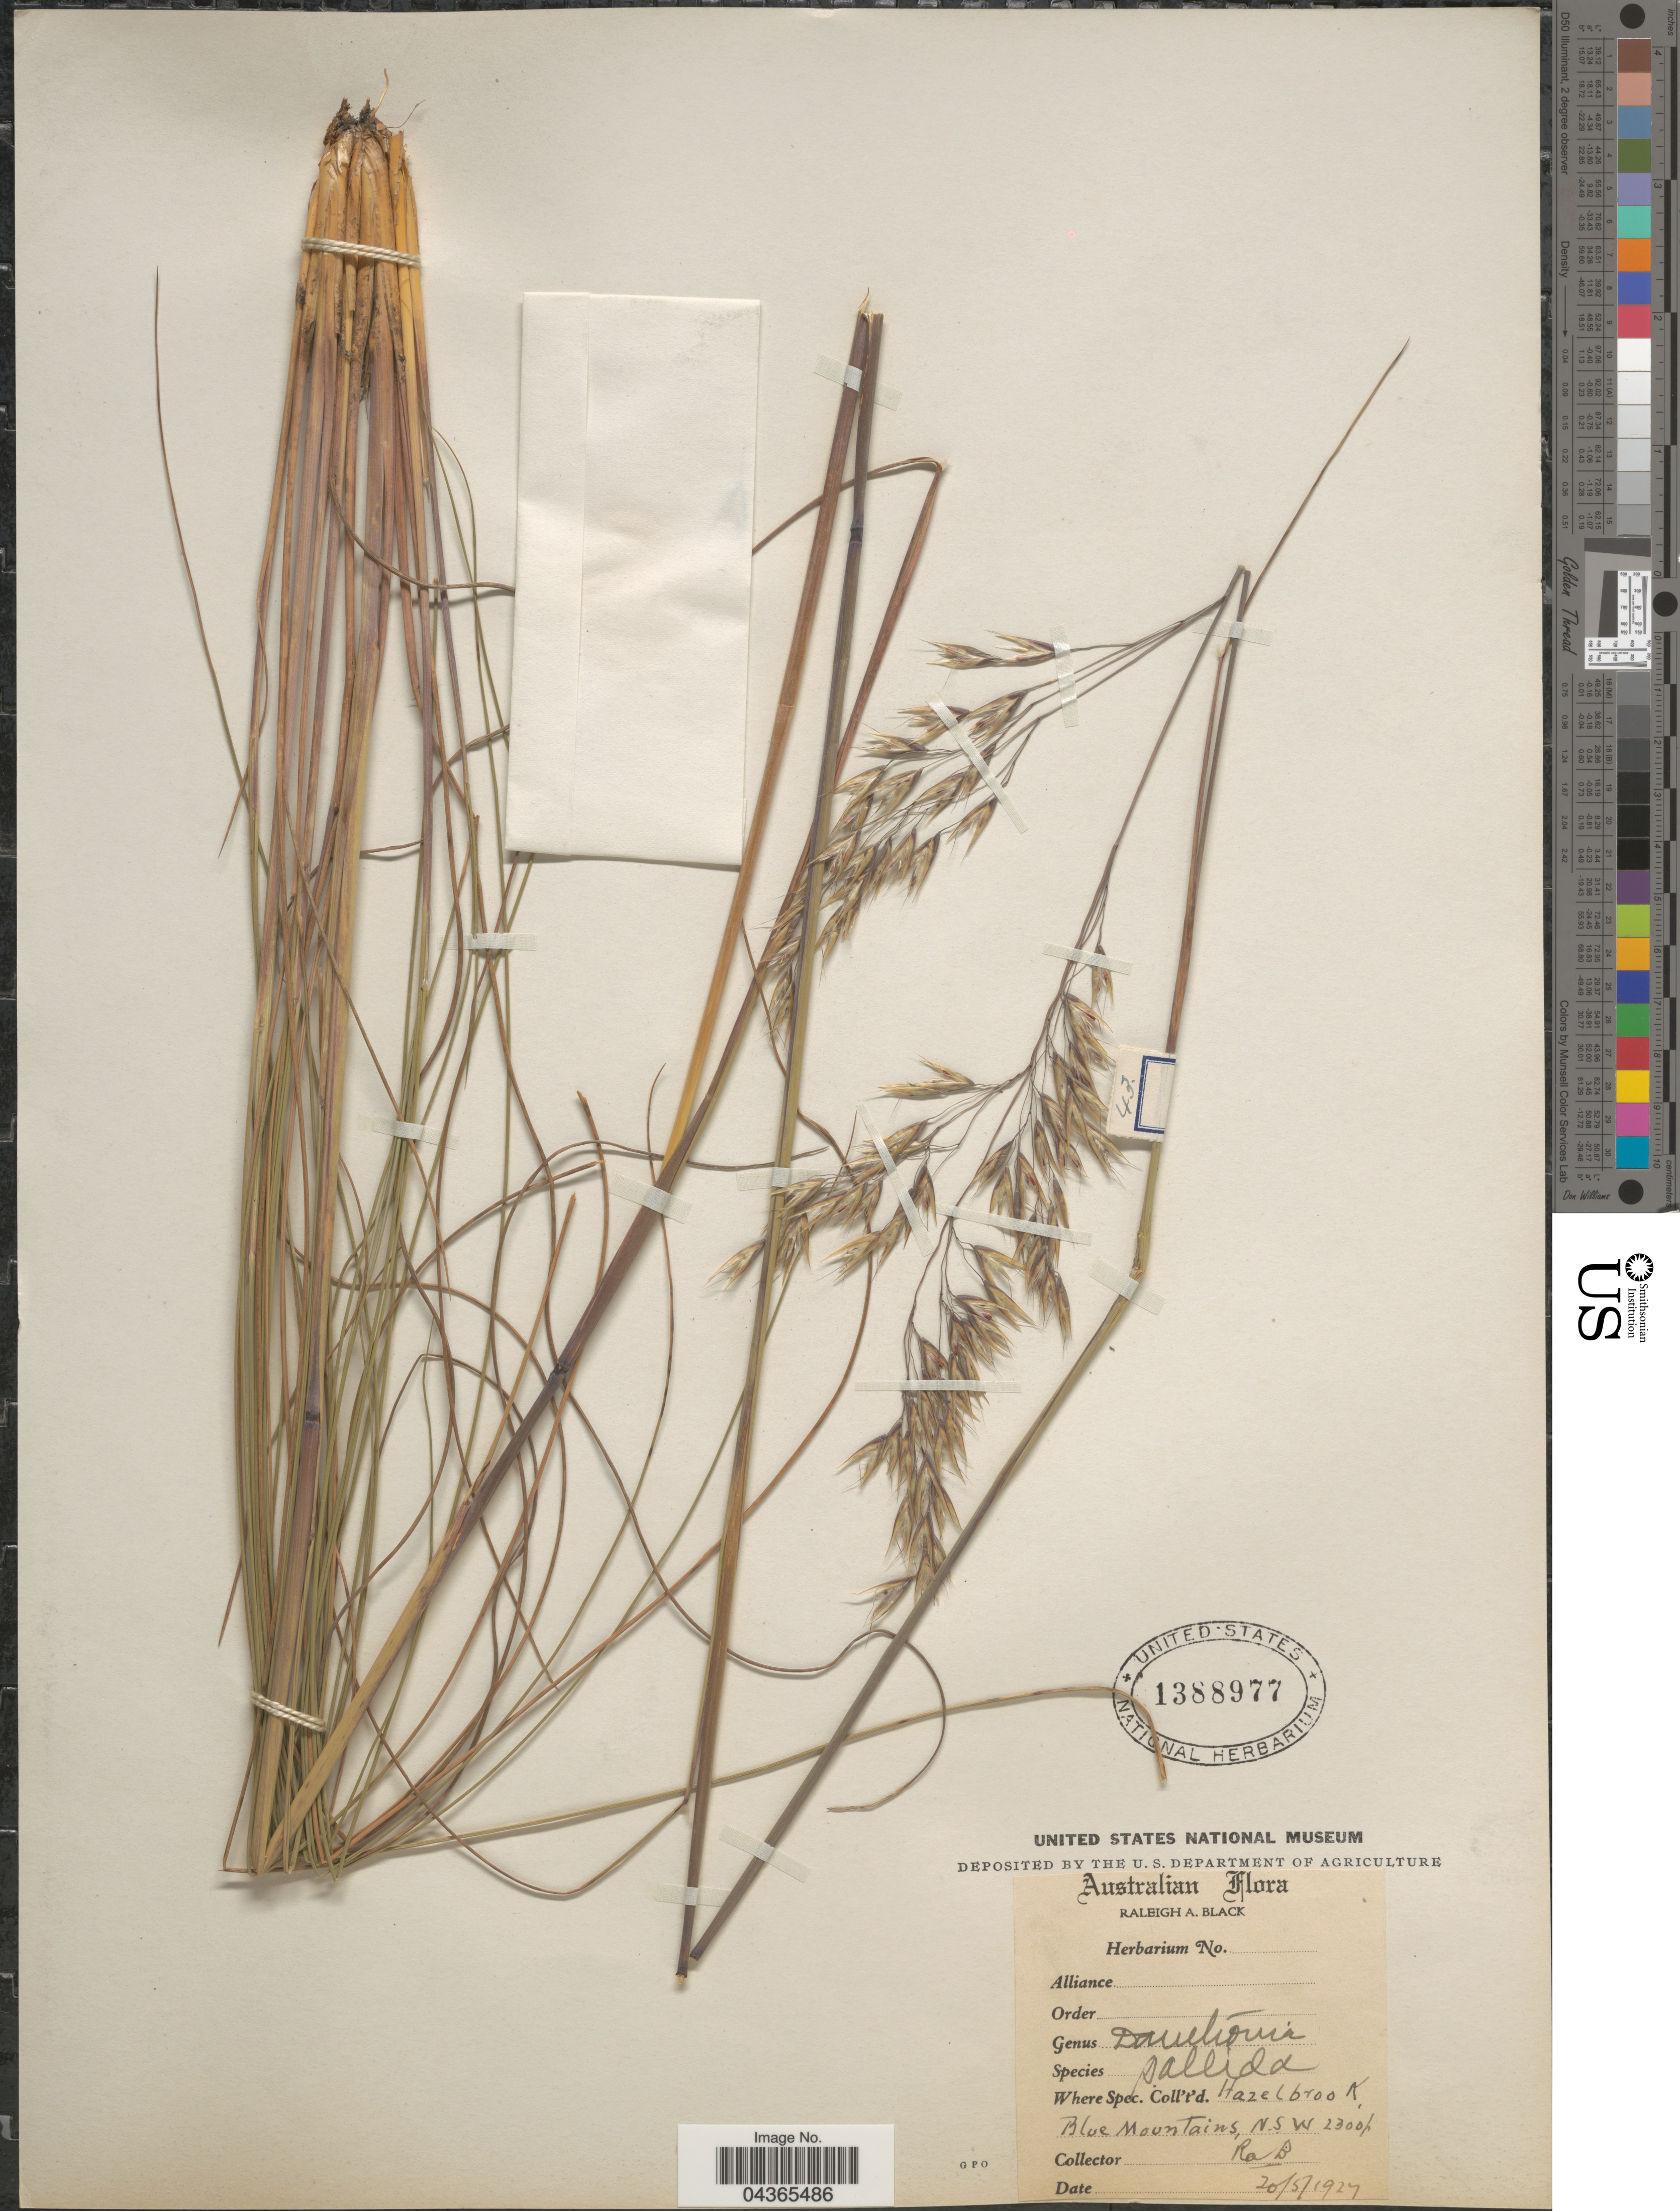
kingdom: Plantae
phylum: Tracheophyta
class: Liliopsida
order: Poales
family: Poaceae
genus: Rytidosperma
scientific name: Rytidosperma pallidum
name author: (R. Br.) A.M. Humphreys & H.P. Linder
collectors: R. A. Black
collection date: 1927-05-20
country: Australia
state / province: New South Wales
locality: Hazelbrook, Blue Mountains.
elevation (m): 701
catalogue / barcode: US 1388977